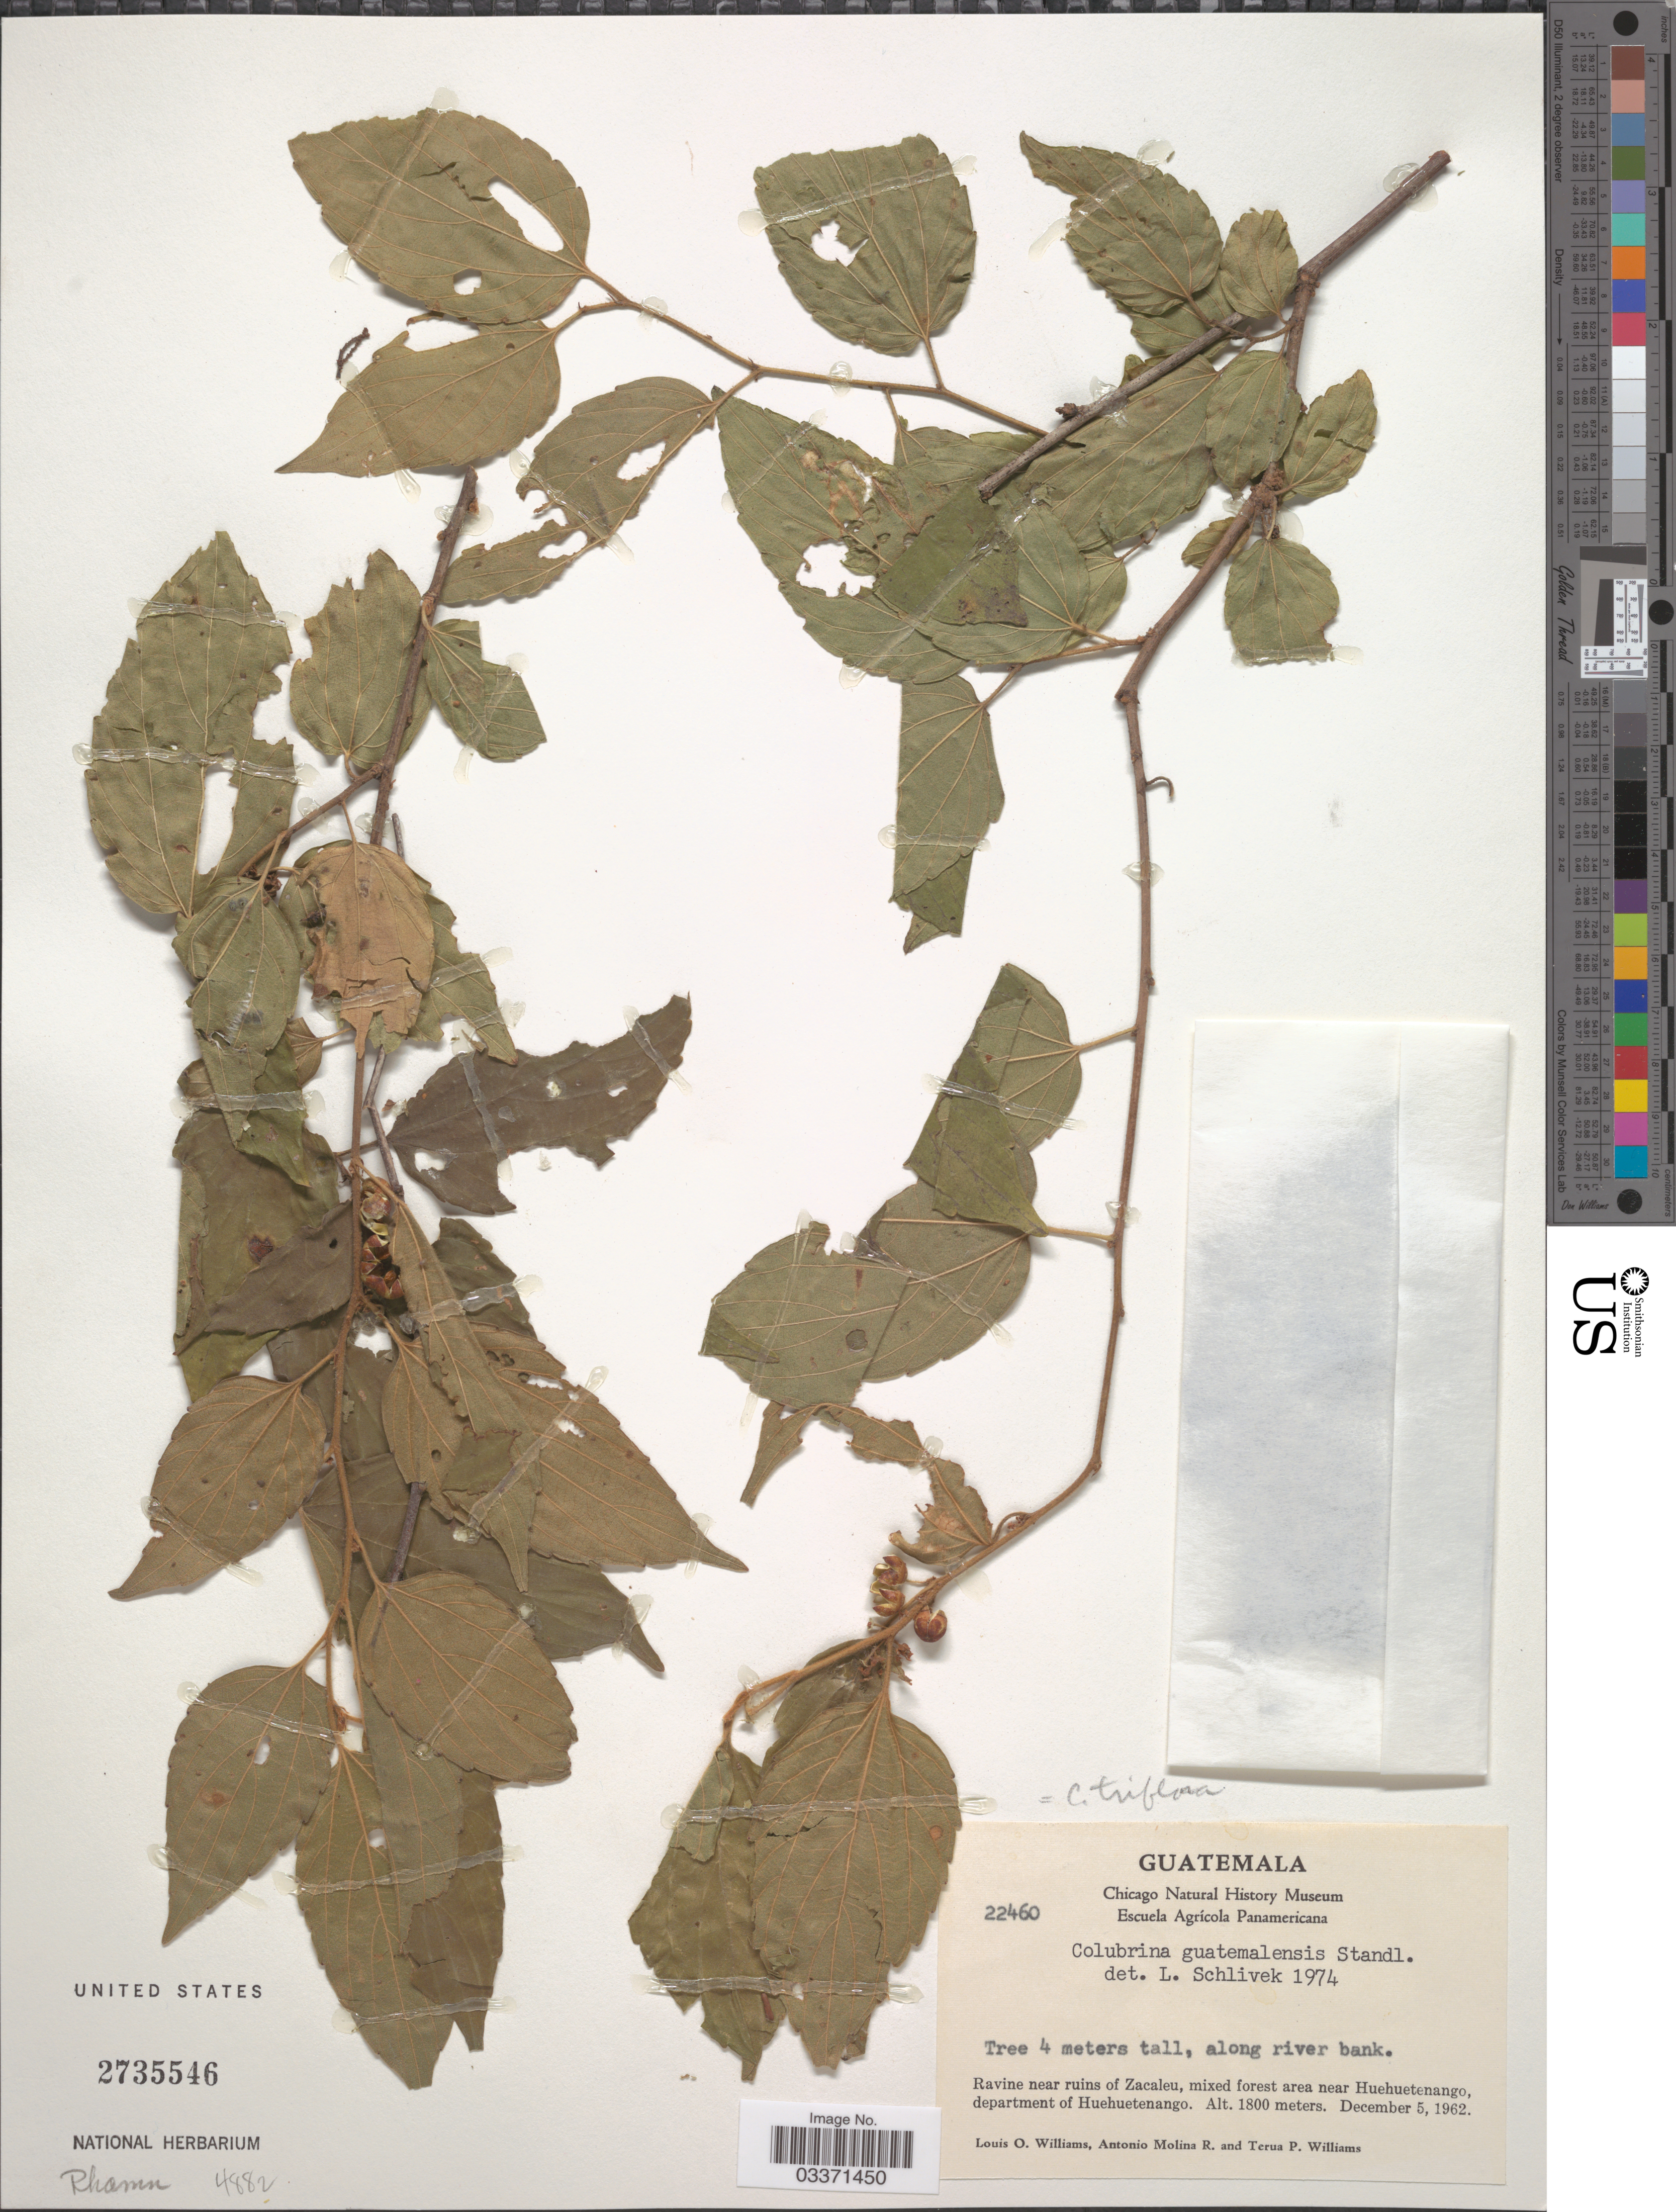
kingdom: Plantae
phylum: Tracheophyta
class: Magnoliopsida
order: Rosales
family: Rhamnaceae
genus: Colubrina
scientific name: Colubrina triflora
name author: Brongn. ex Sweet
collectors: L. O. Williams, A. Molina R. & T. Williams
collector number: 22460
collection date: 1962-12-05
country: Guatemala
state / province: Huehuetenango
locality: Ravine near ruins of Zacaleu, mixed forest area near Huehuetenango, department of Huehuetenango.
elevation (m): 1800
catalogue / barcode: US 2735546